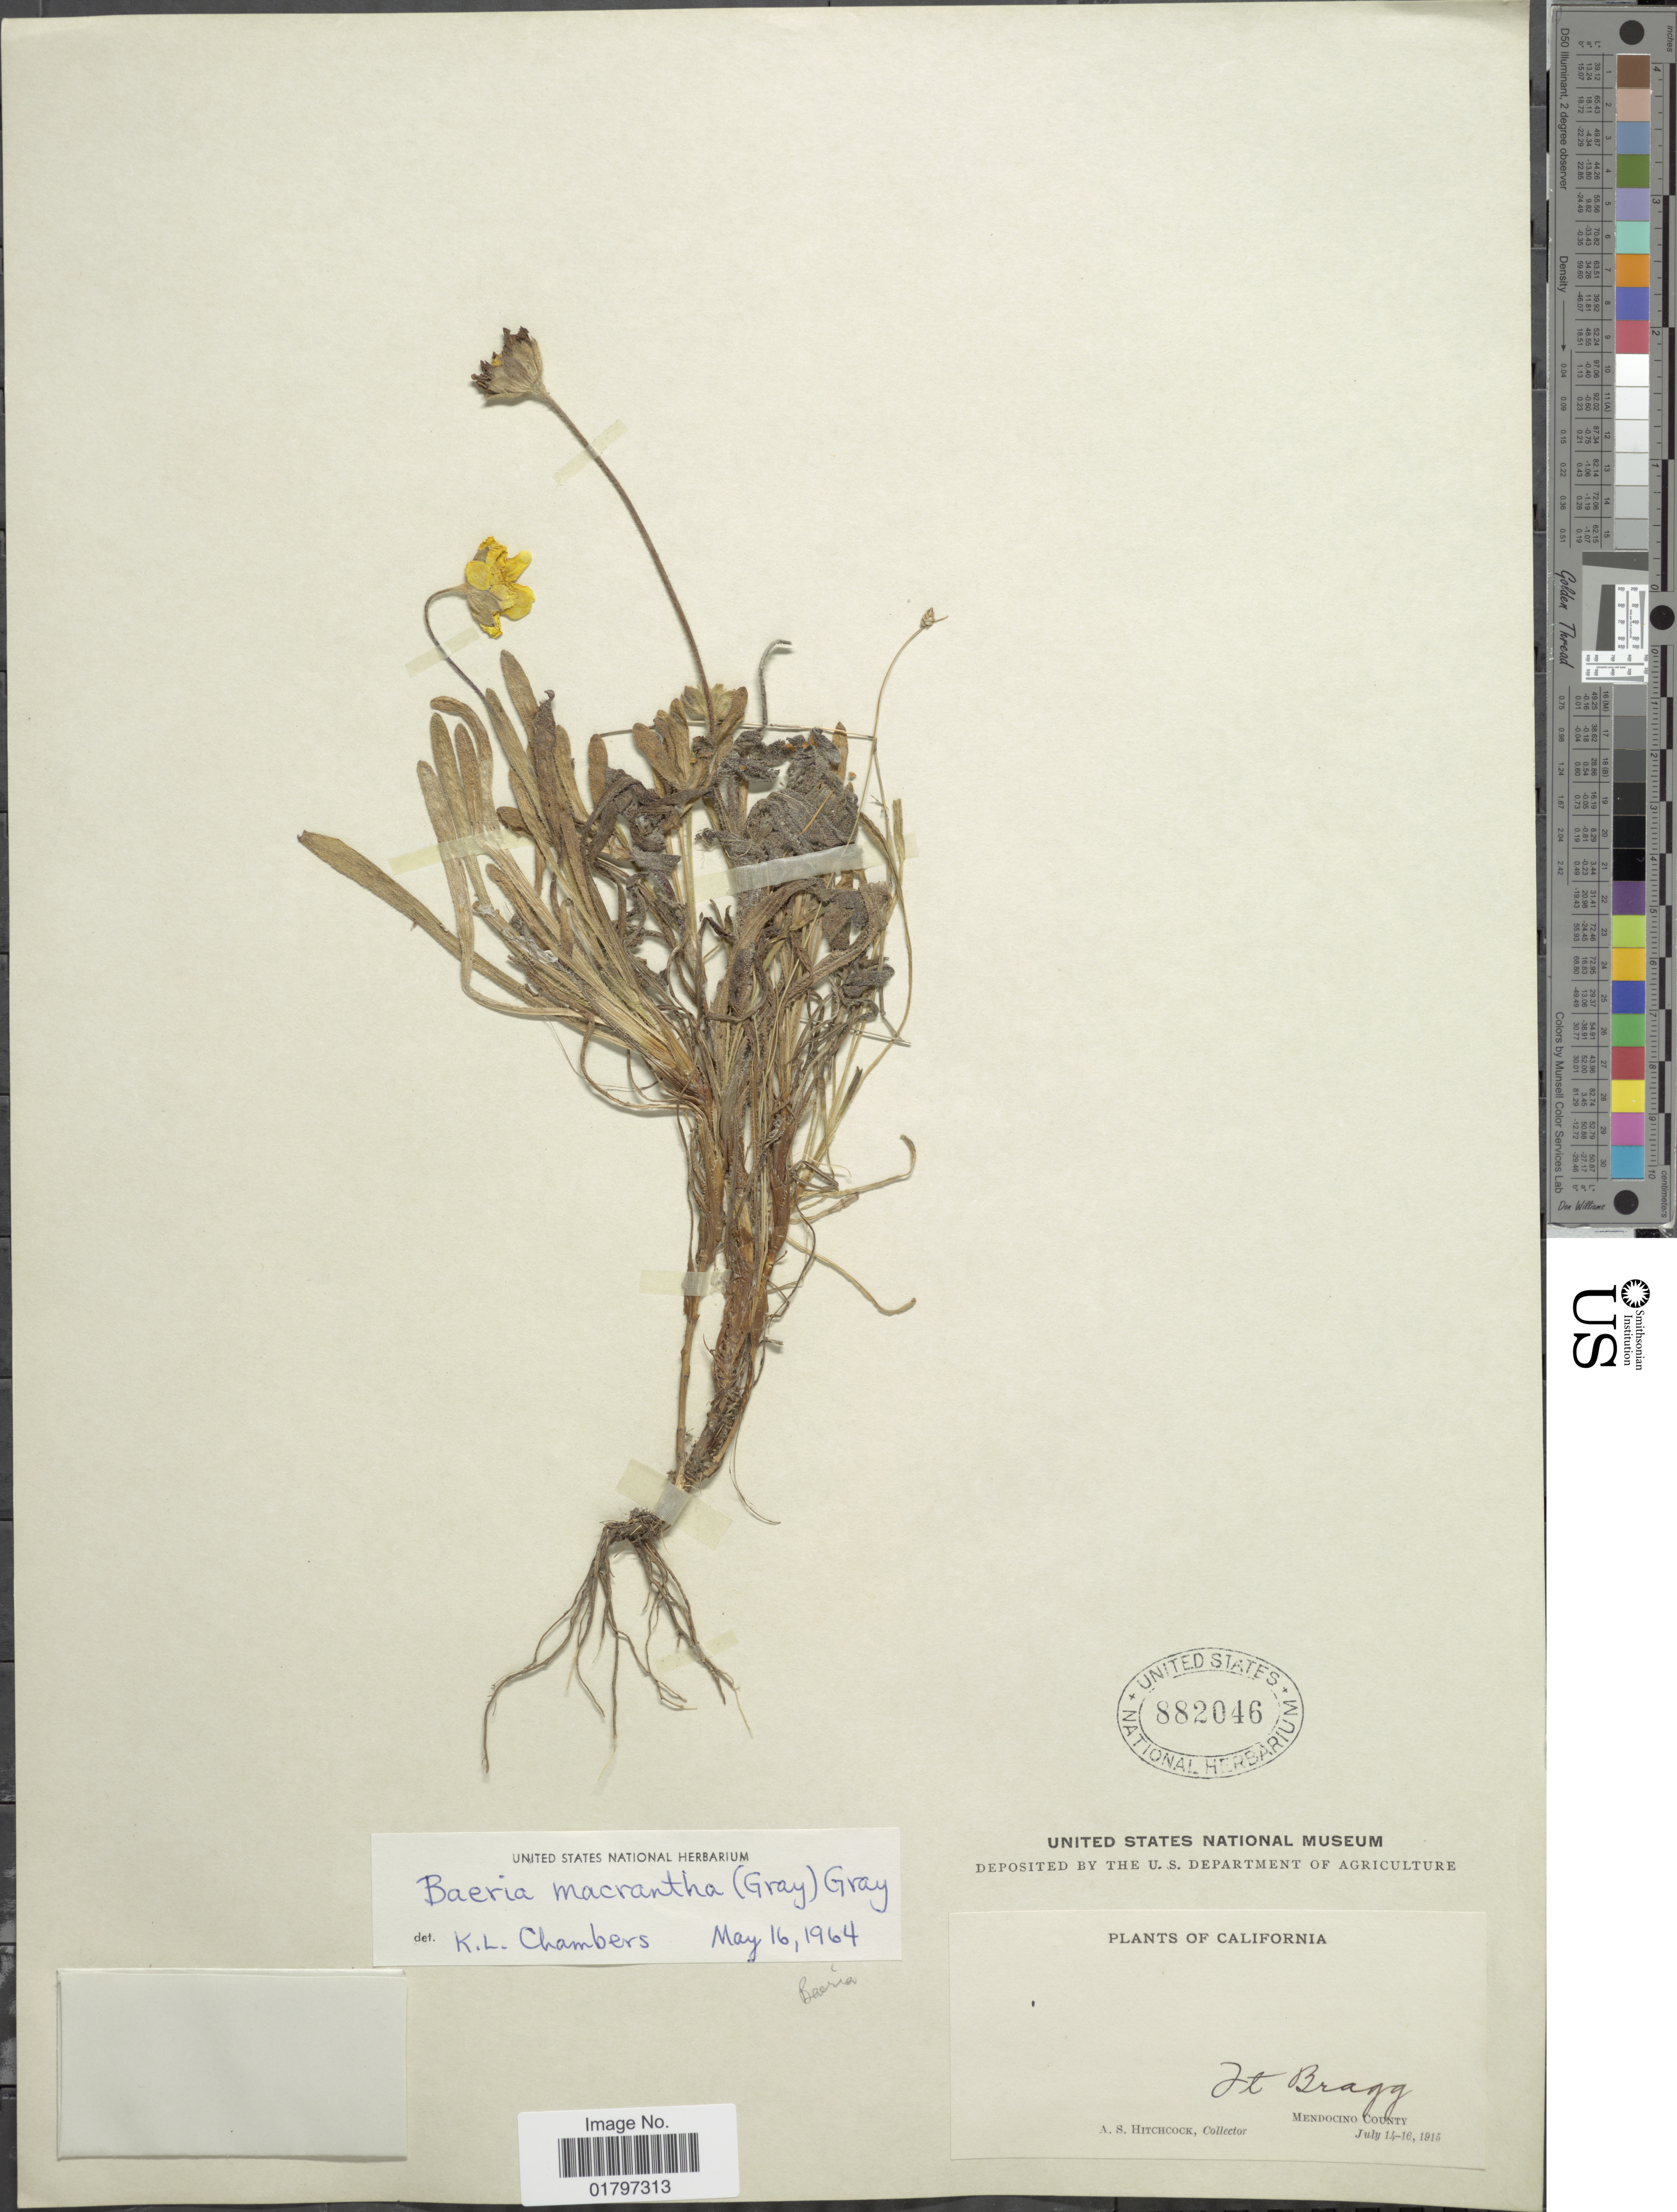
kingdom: Plantae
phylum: Tracheophyta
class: Magnoliopsida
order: Asterales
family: Asteraceae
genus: Lasthenia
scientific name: Lasthenia lasthemia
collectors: A. S. Hitchcock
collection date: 1915-07-14/1915-07-16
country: United States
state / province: California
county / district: Mendocino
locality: Ft Bragg, Mendocino County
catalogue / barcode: US 882046